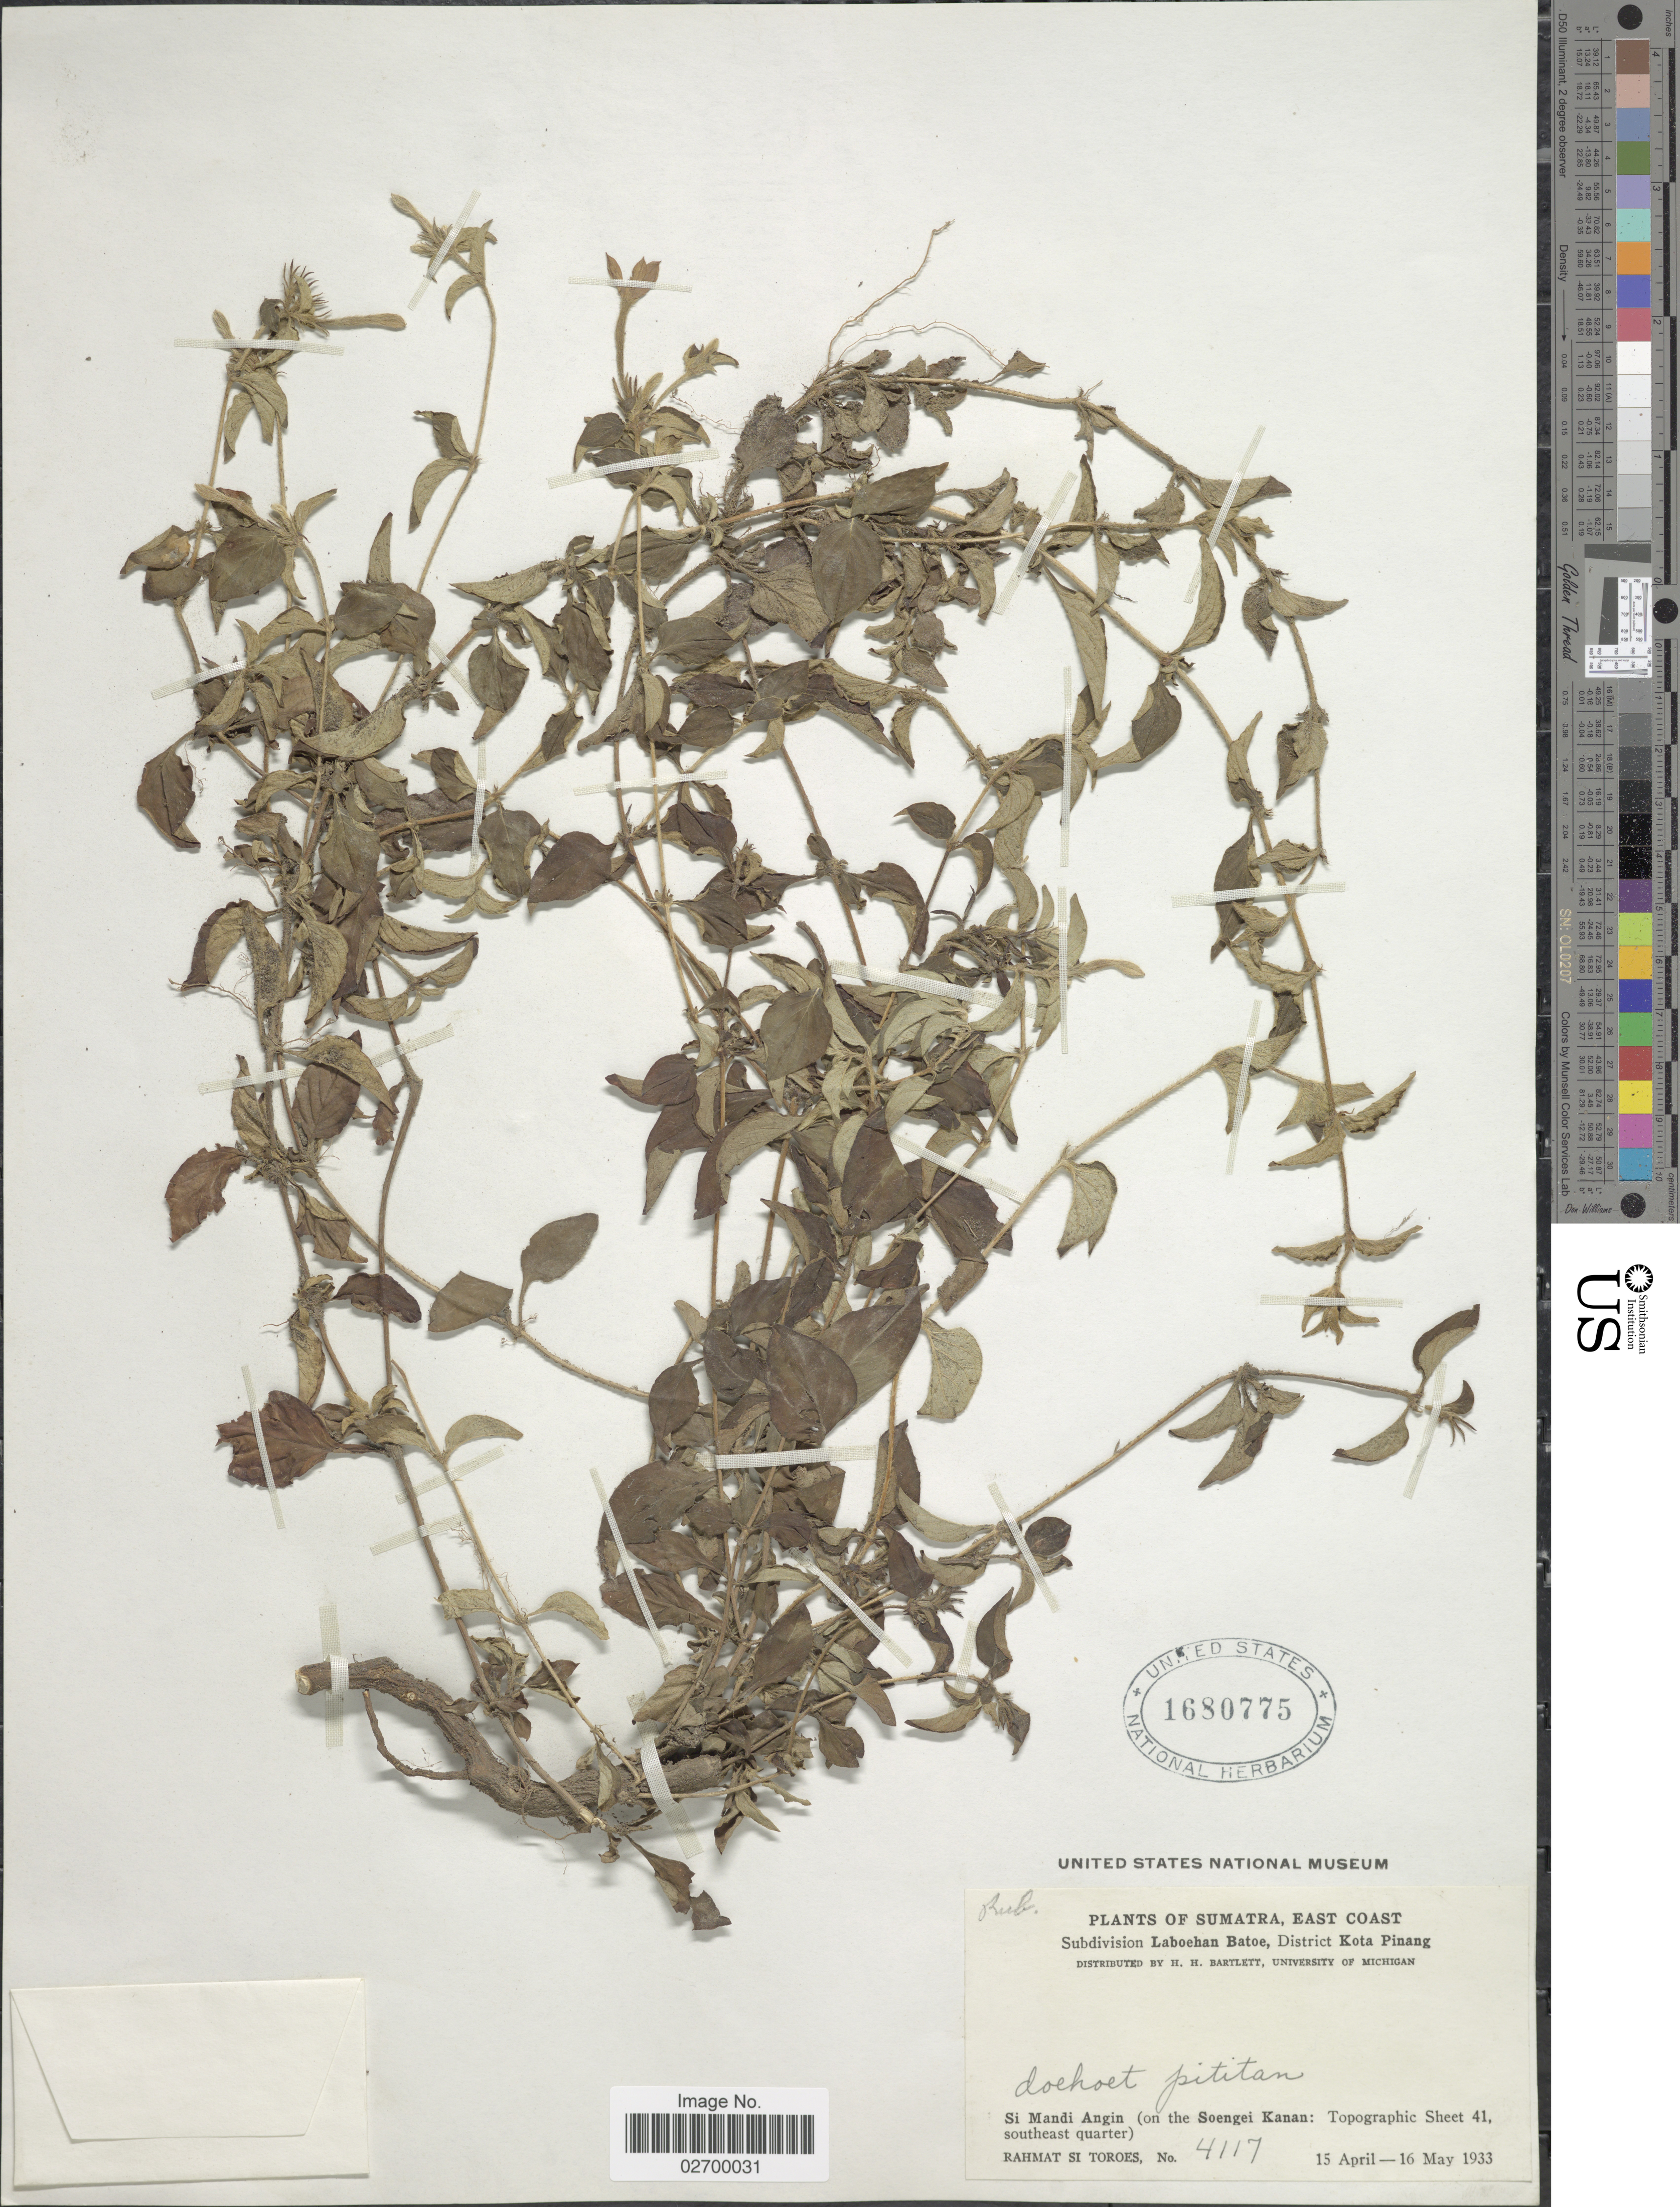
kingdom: Plantae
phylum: Tracheophyta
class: Magnoliopsida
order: Gentianales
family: Rubiaceae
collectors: Rahmat Si Boeea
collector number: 4117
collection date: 1933-04-15/1933-05-16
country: Indonesia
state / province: Sumatra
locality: East Coast. Subdivision Laboehan Batoe, District Kota Pinang. Si Mandi Angin (on the Soengei Kanan: Topographic Sheet 41, southeast quarter)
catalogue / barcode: US 1680775